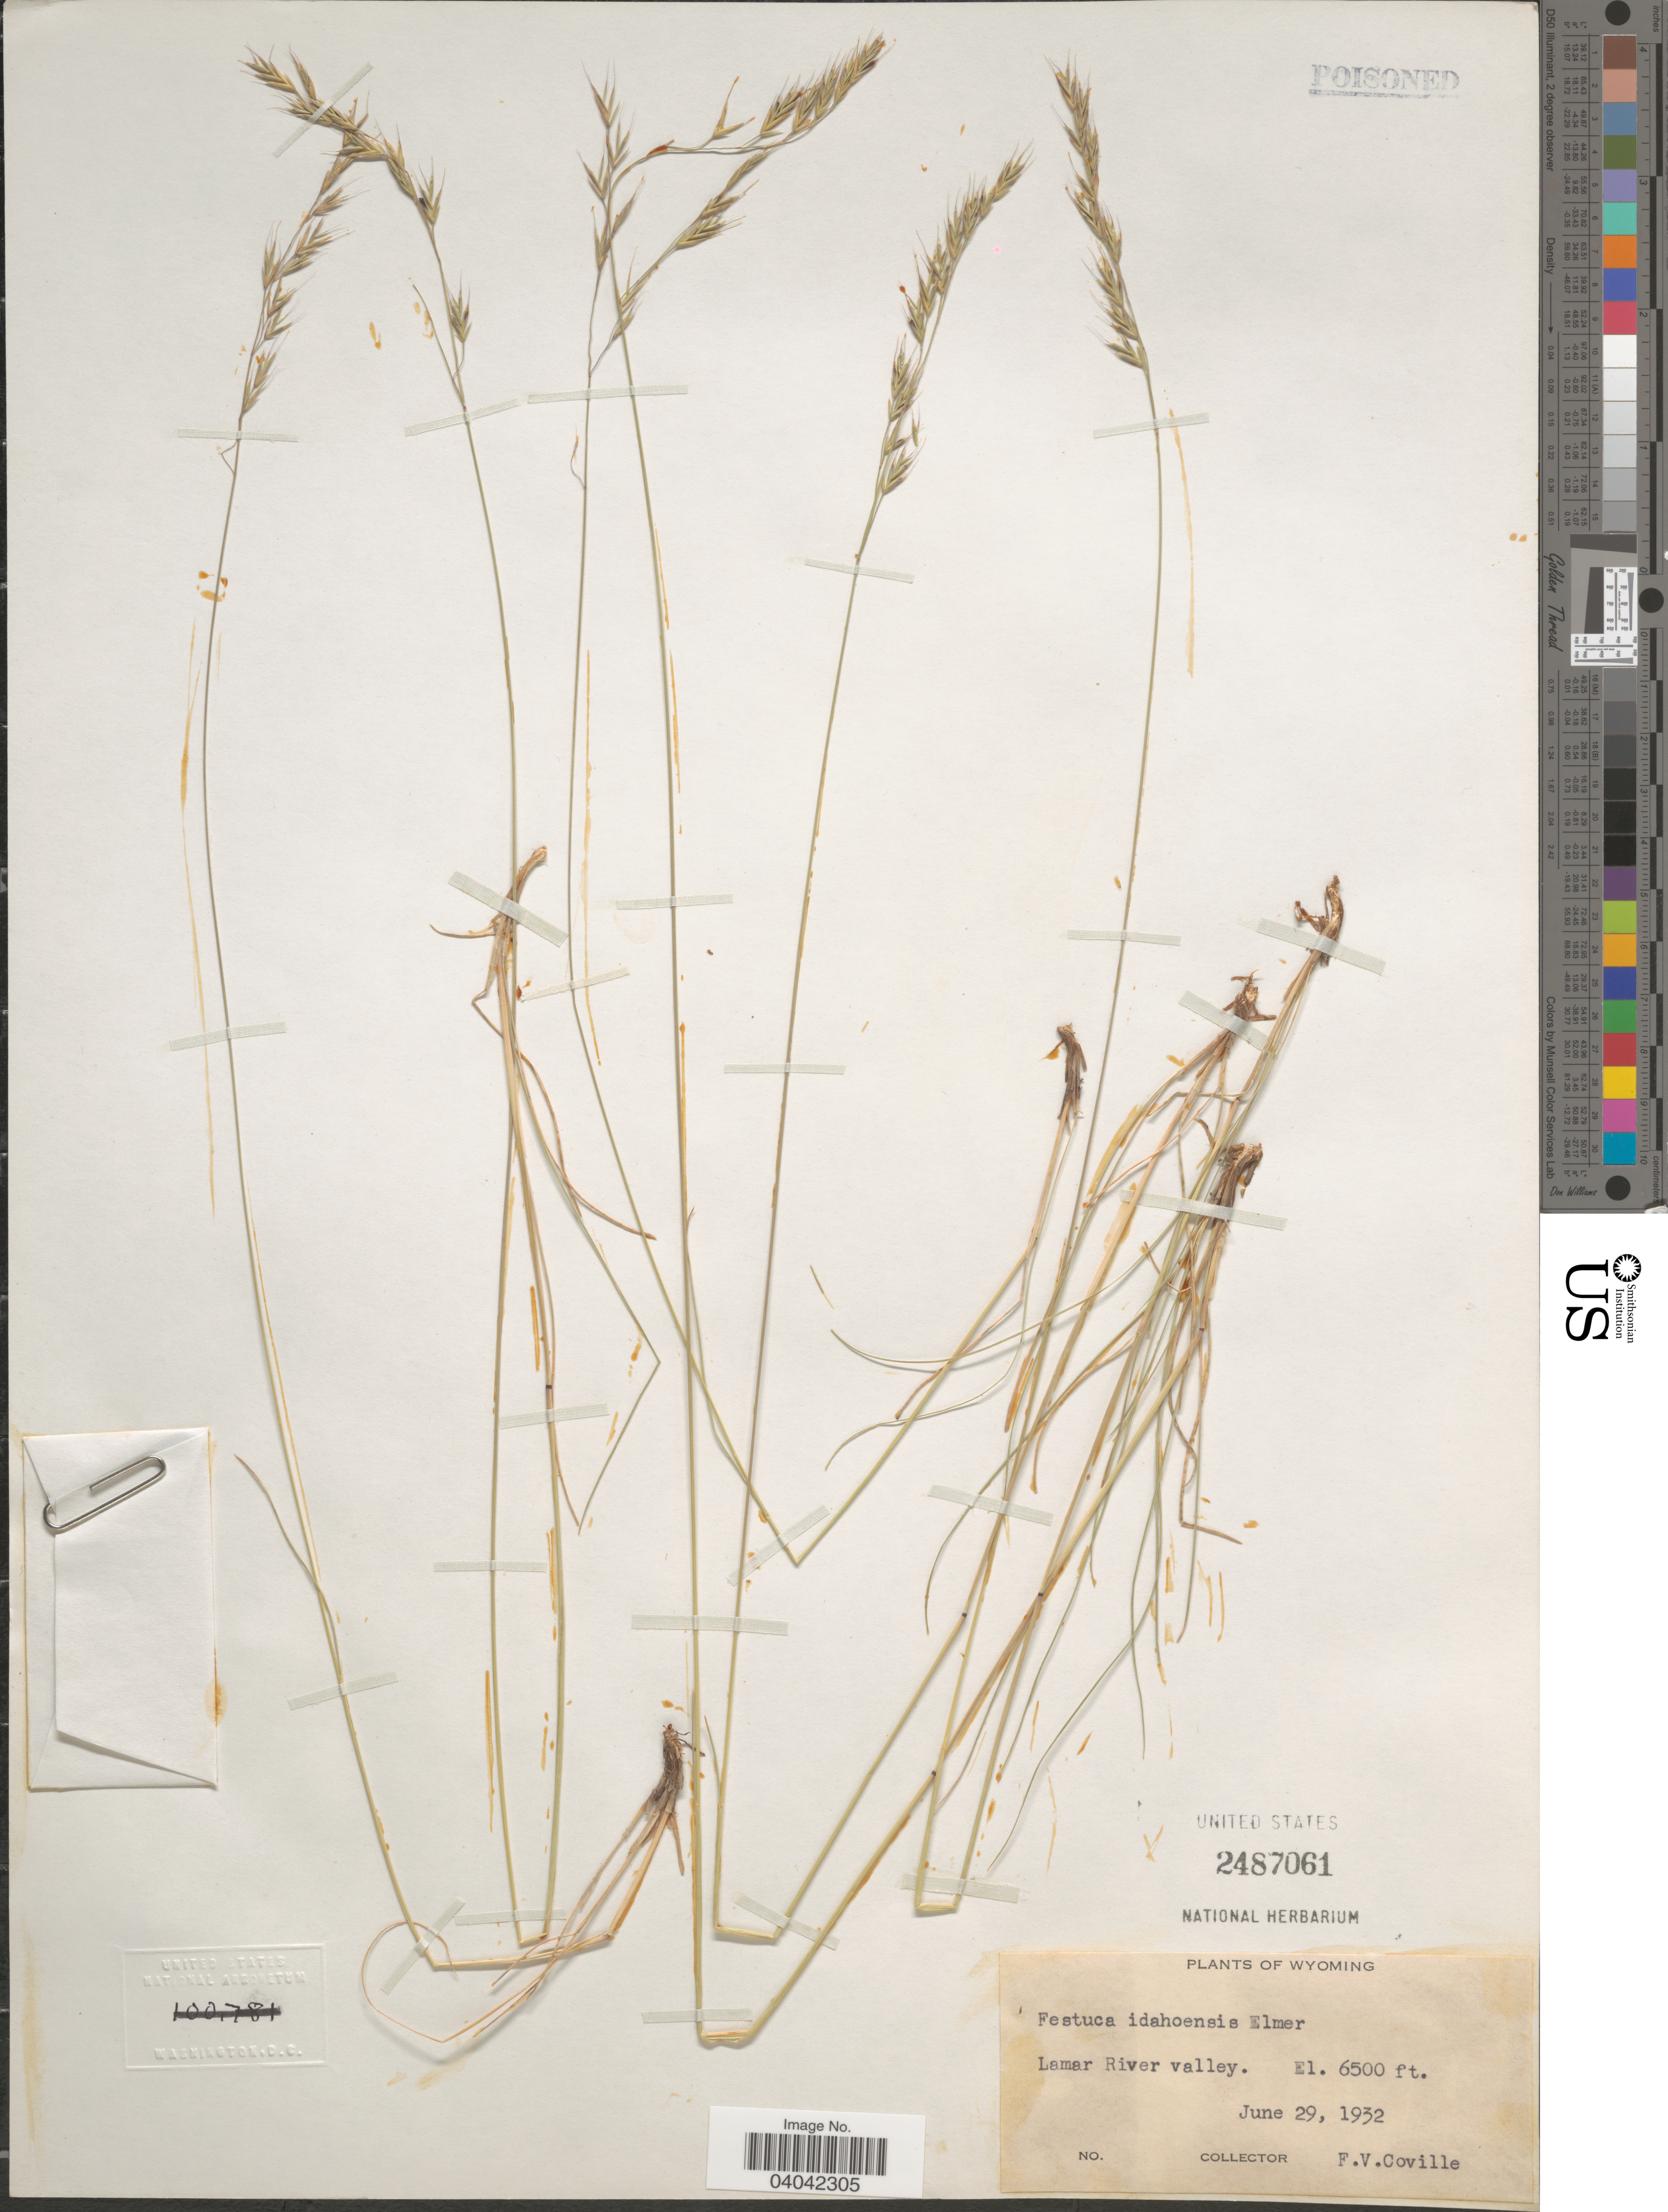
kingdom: Plantae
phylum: Tracheophyta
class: Liliopsida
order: Poales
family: Poaceae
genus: Festuca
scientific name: Festuca idahoensis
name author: Elmer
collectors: F. V. Coville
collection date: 1932-06-29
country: United States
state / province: Wyoming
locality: Lamar River valley.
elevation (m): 1981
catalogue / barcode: US 2487061